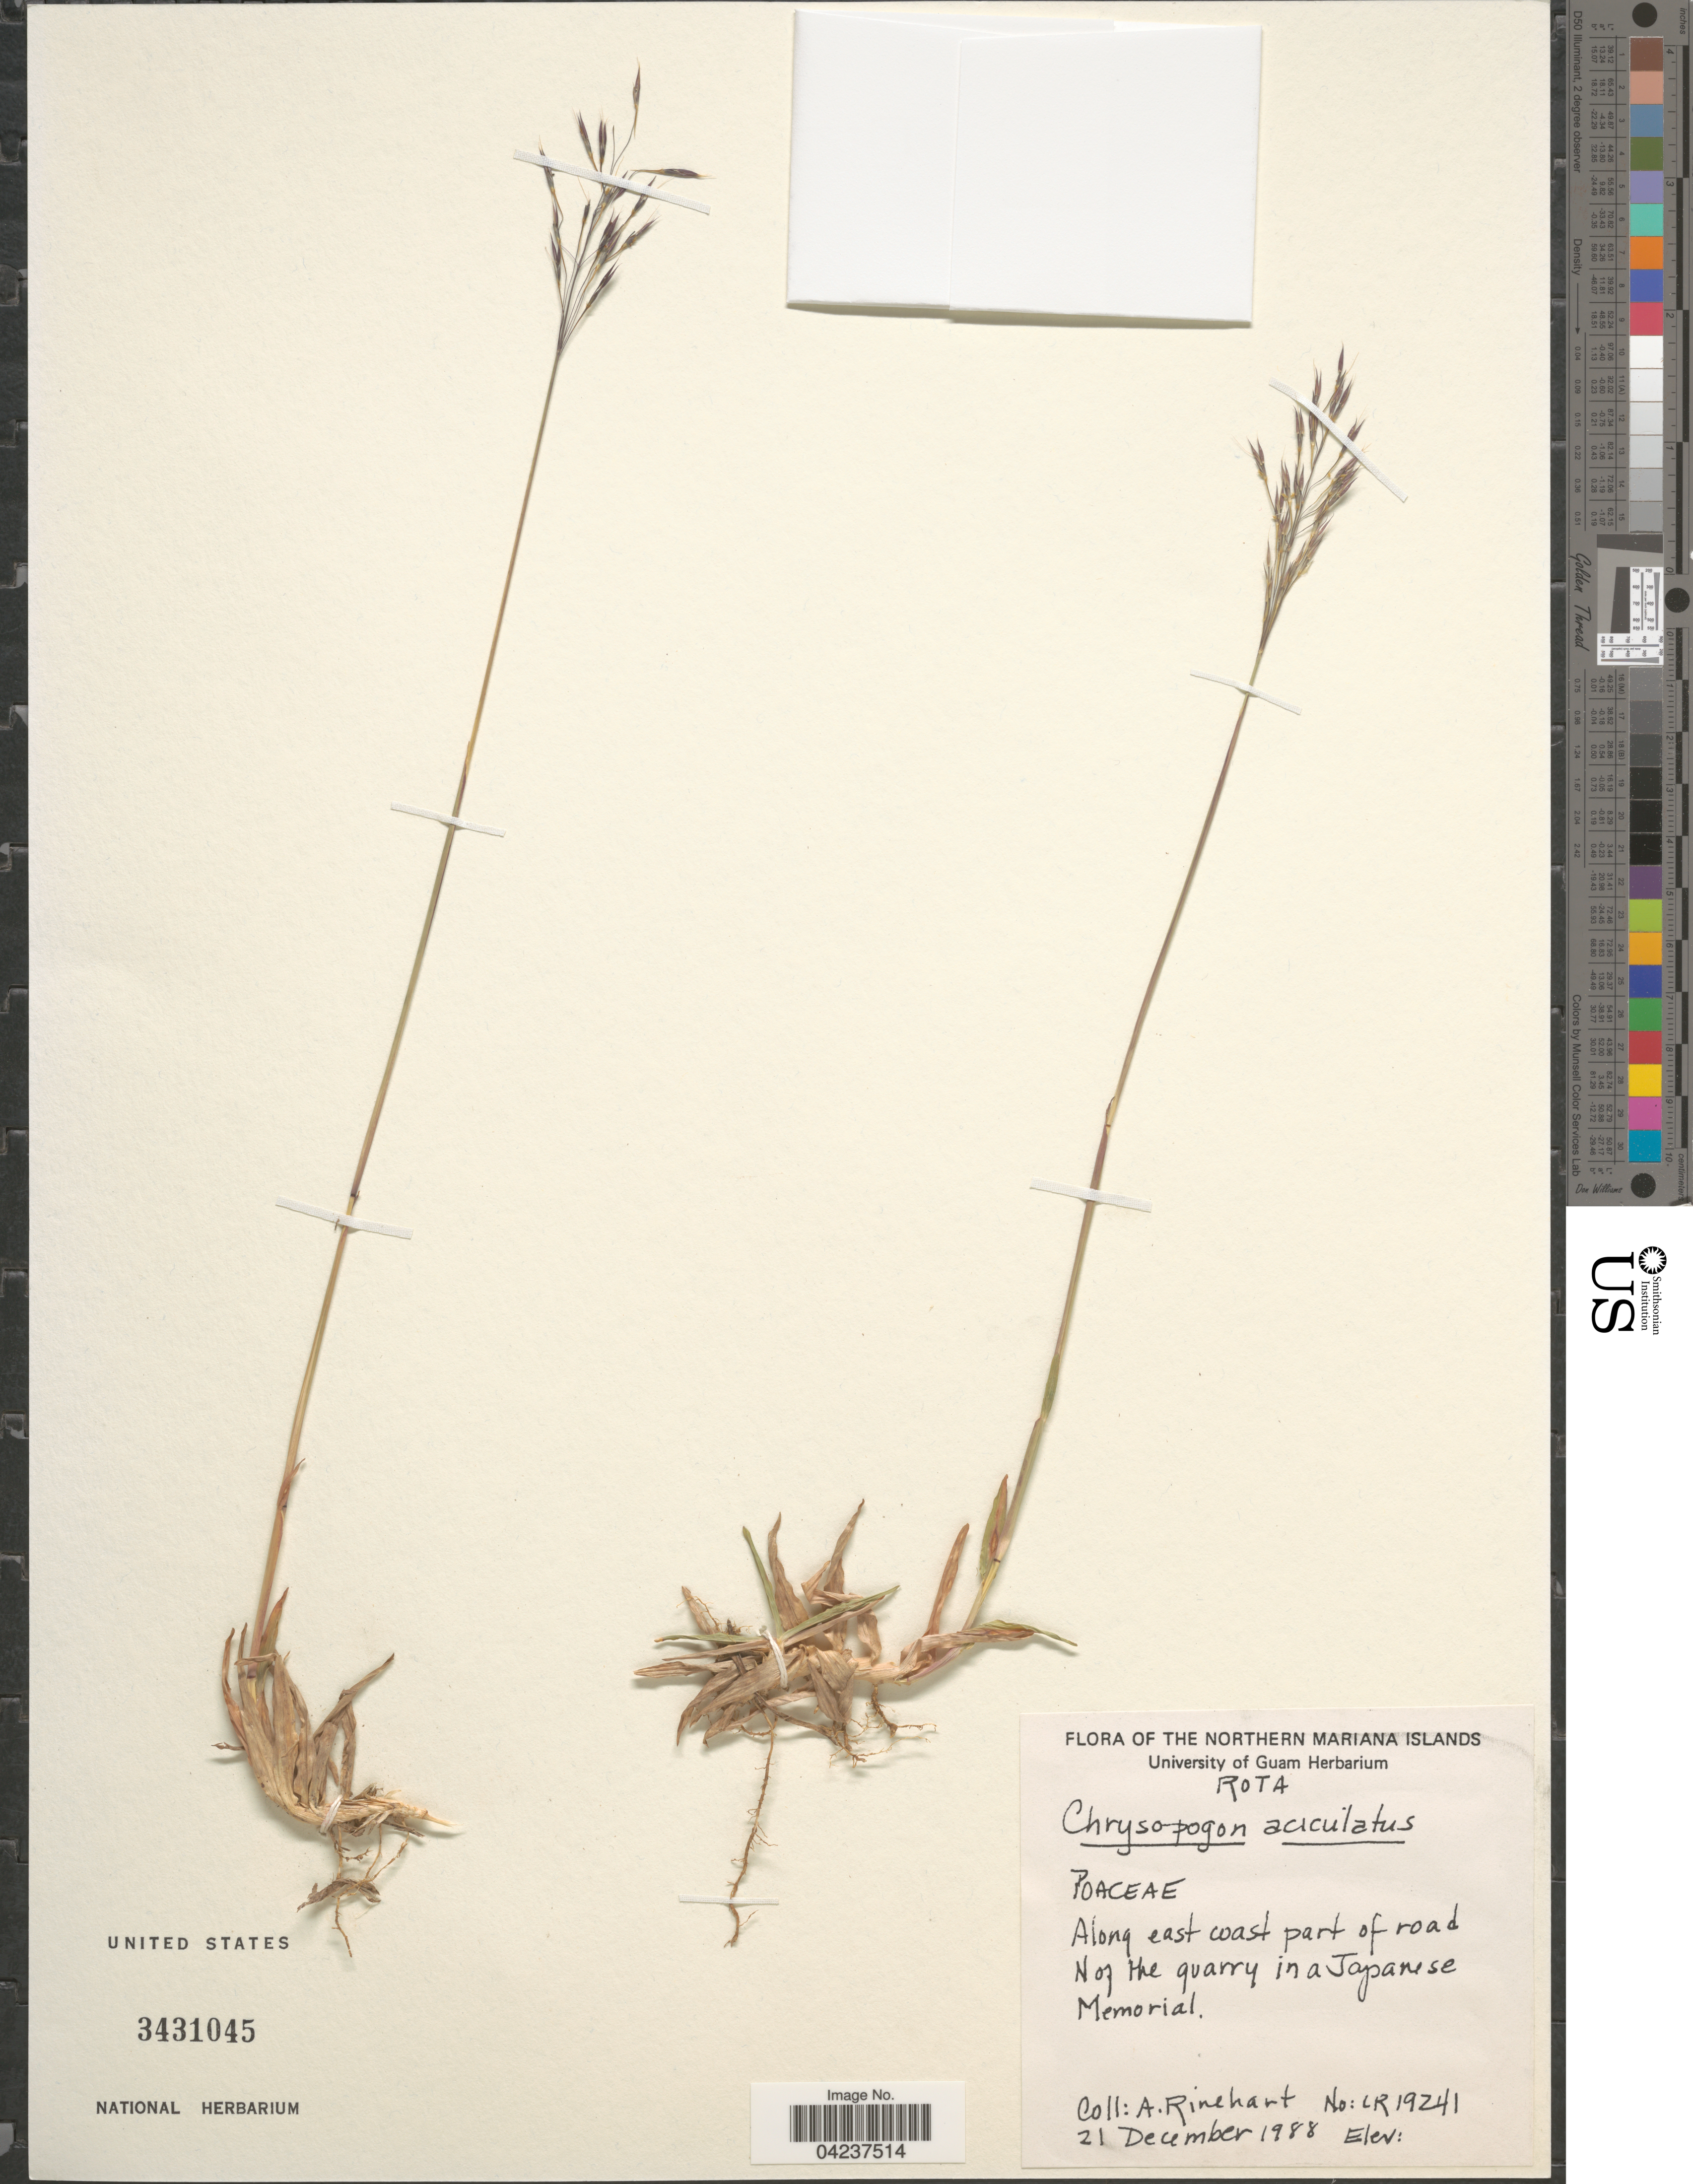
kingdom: Plantae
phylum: Tracheophyta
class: Liliopsida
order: Poales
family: Poaceae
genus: Chrysopogon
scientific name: Chrysopogon aciculatus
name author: (Retz.) Trin.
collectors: A. Rinehart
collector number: LR19241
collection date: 1988-12-21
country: Northern Mariana Islands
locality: Rota. Along east coast part of road N of the quarry in a Japanese Memorial.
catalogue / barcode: US 3431045